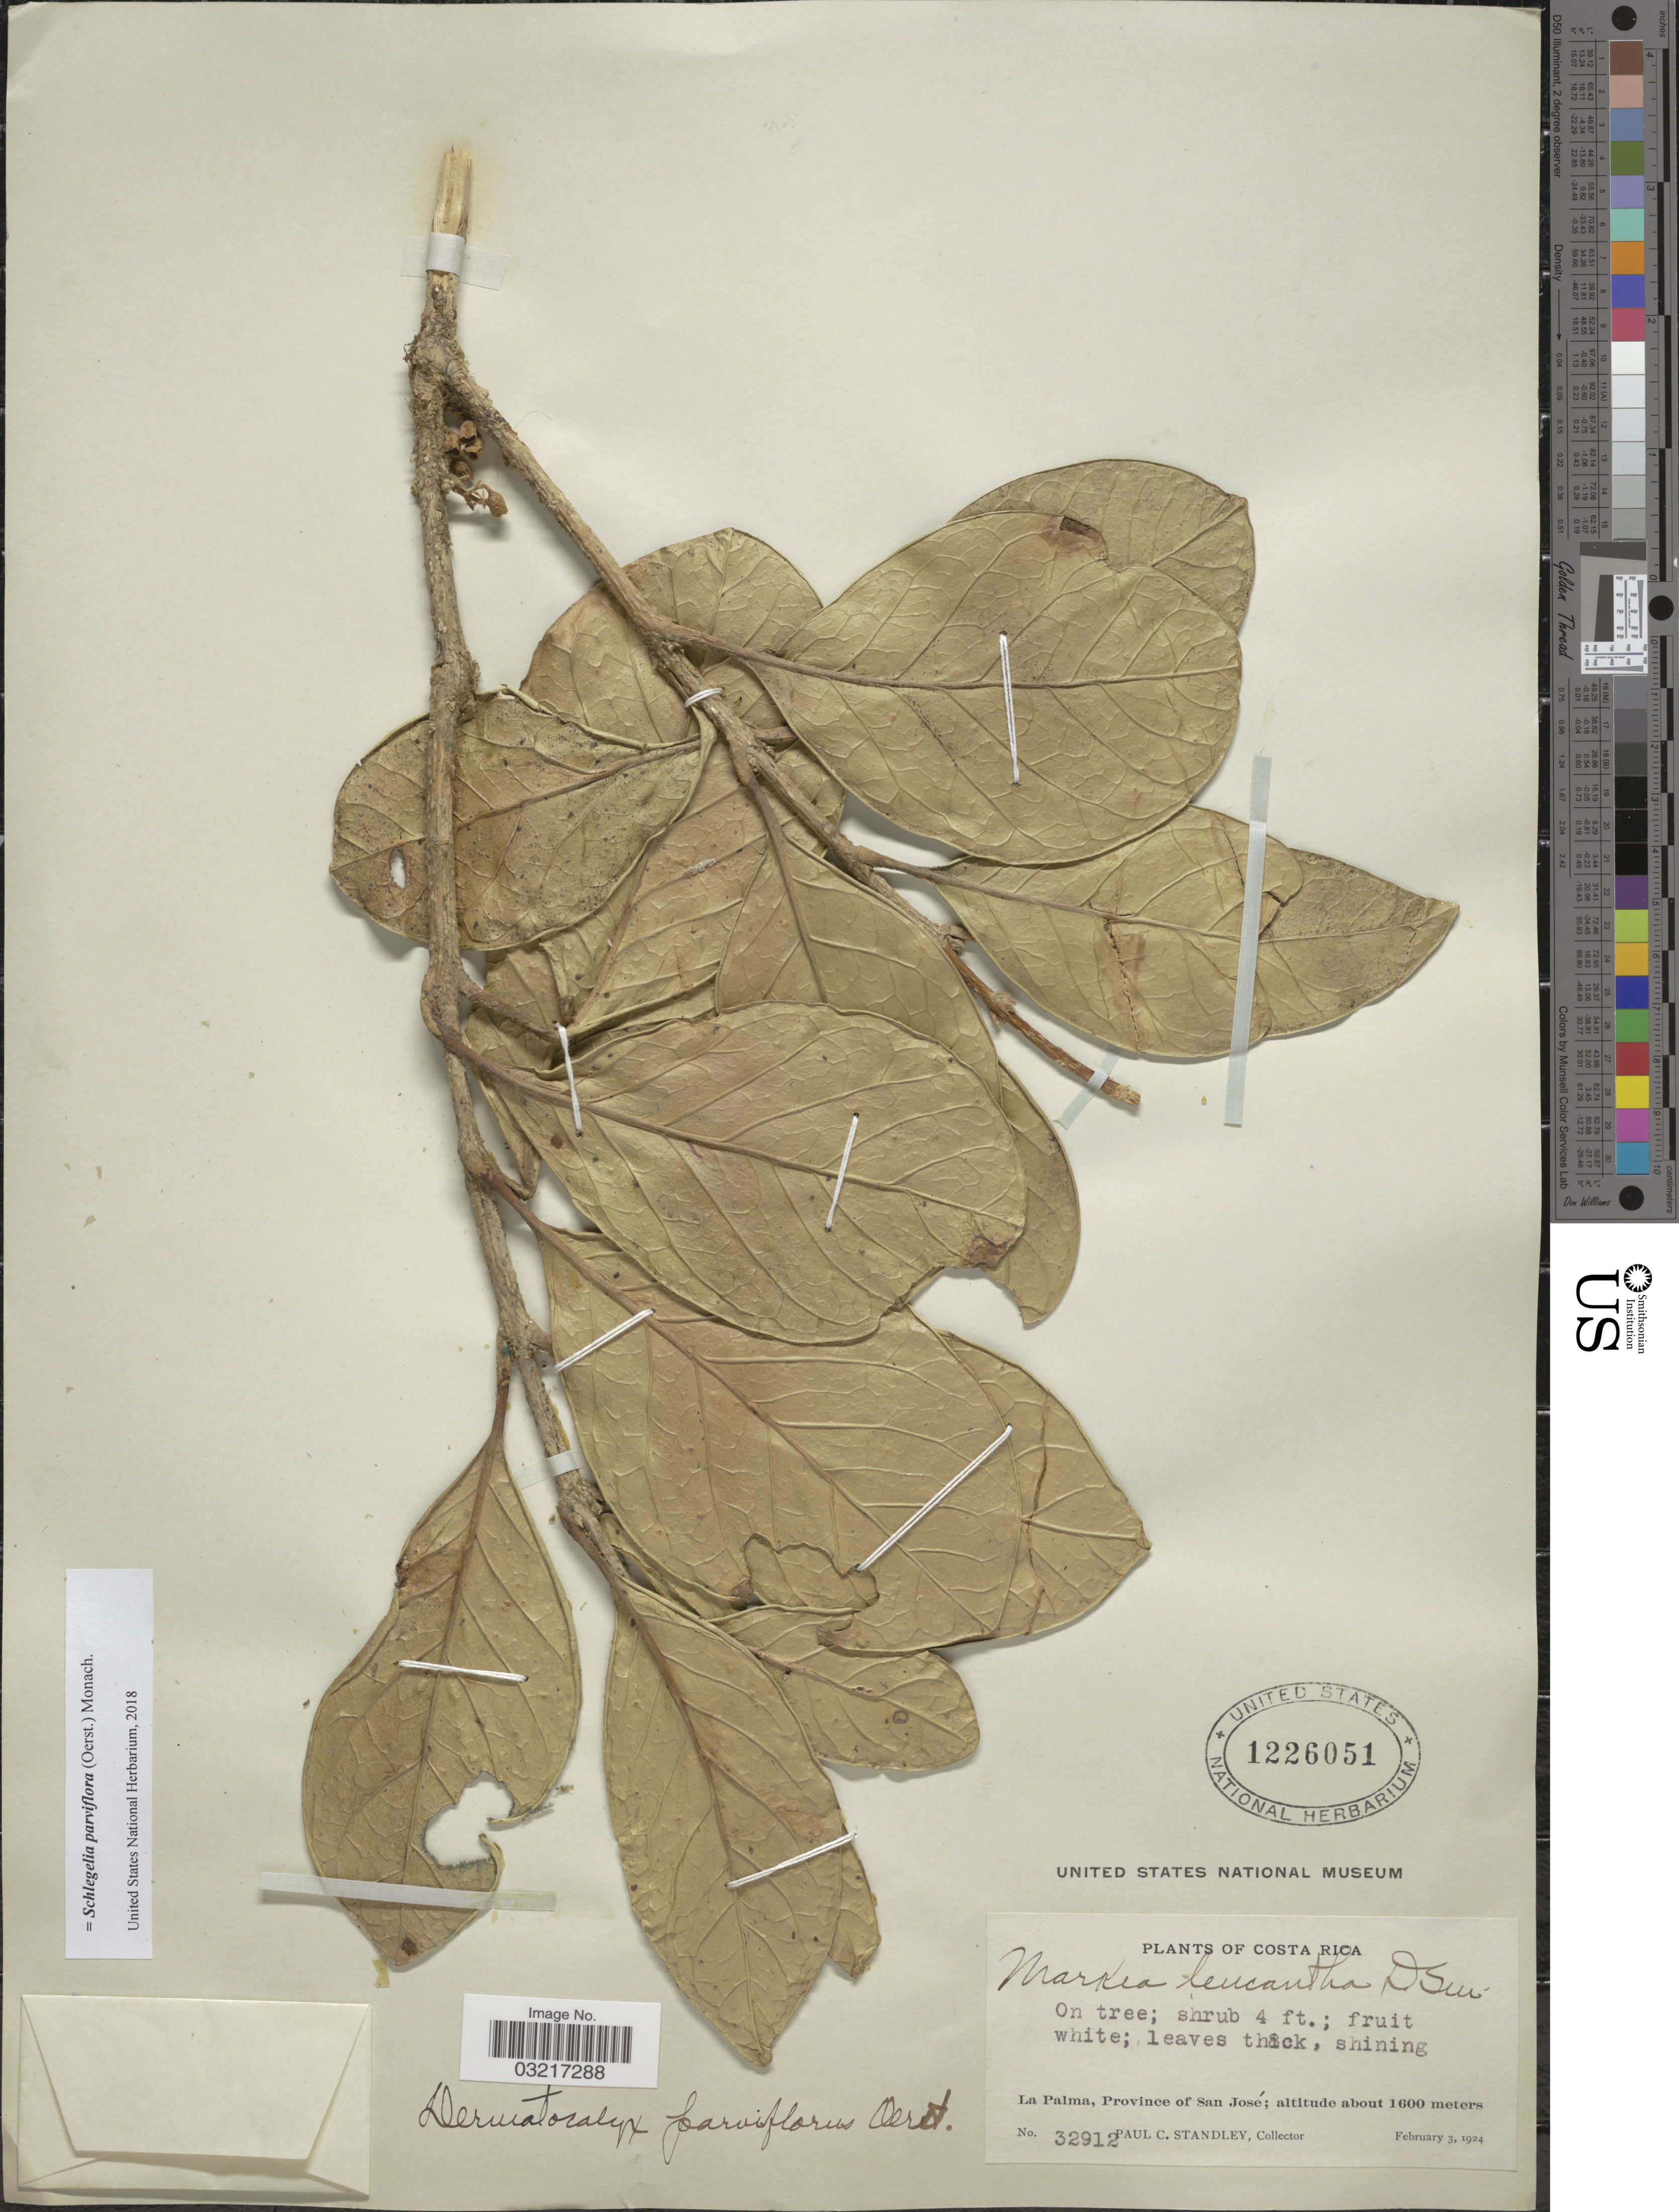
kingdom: Plantae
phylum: Tracheophyta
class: Magnoliopsida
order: Lamiales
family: Schlegeliaceae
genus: Schlegelia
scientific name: Schlegelia parviflora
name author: (Oerst.) Monach.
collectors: P. C. Standley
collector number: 32912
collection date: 1924-02-03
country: Costa Rica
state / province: San José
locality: La Palma.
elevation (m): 1600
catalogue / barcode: US 1226051